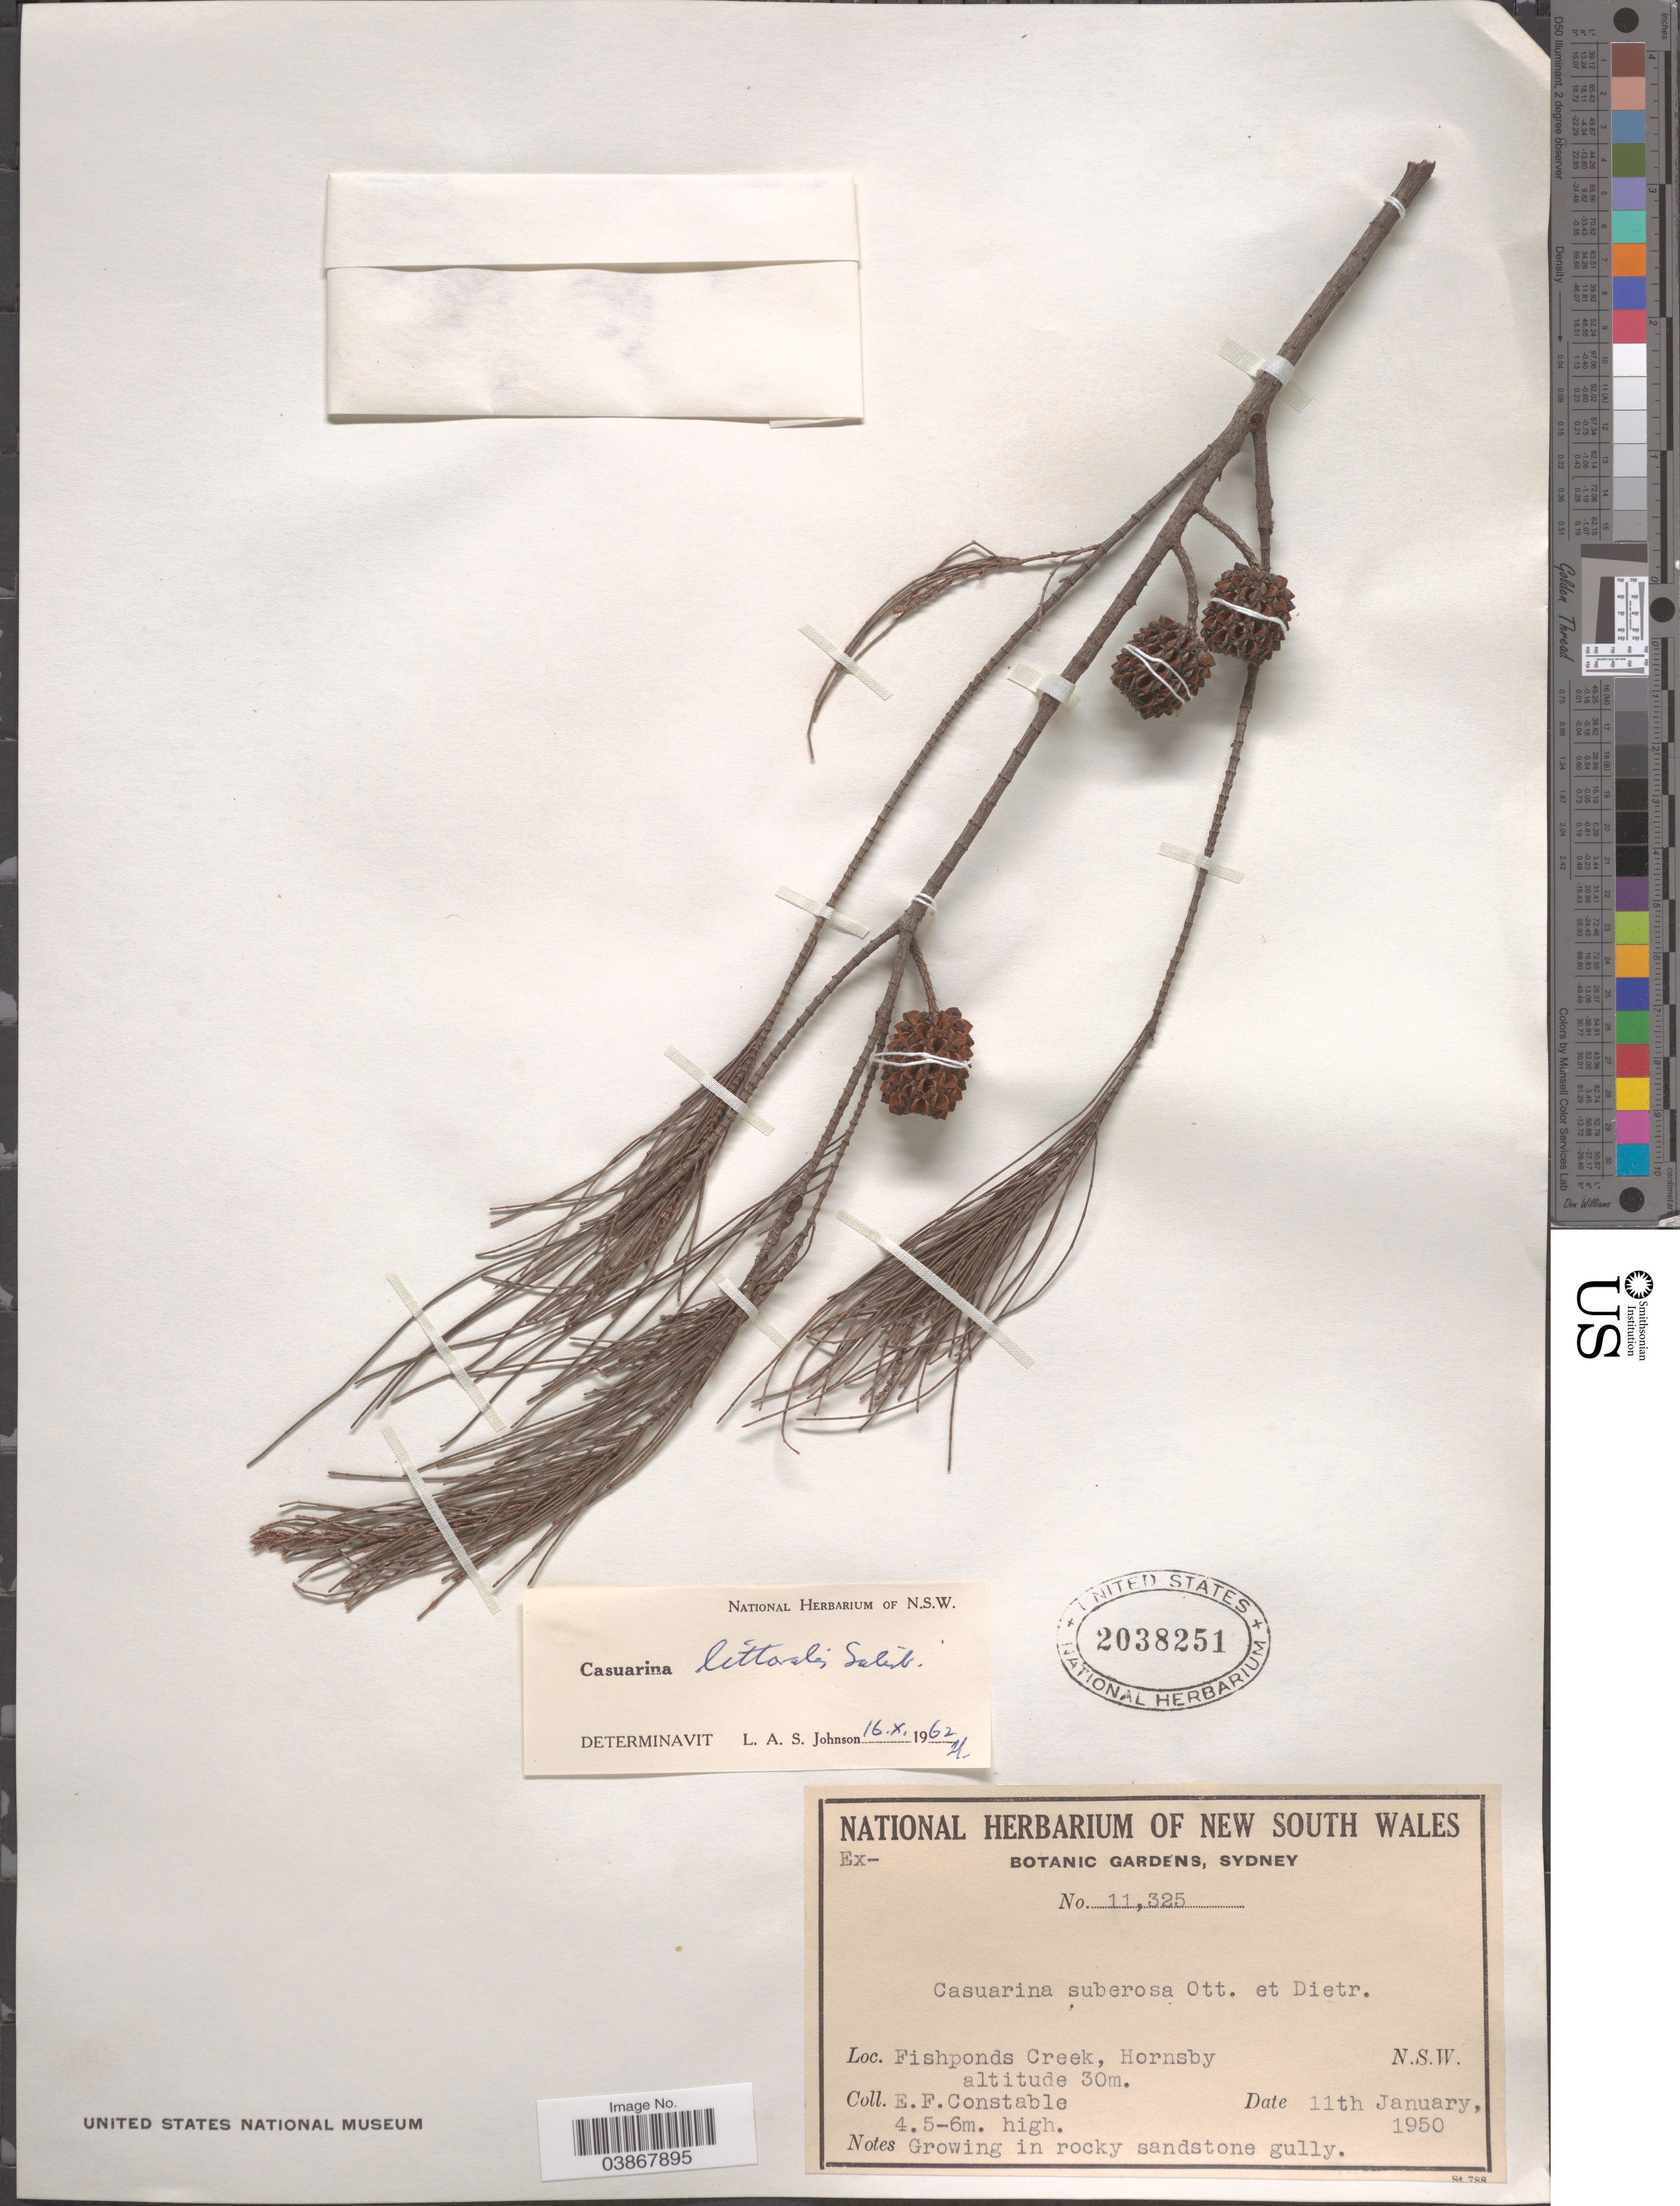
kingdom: Plantae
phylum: Tracheophyta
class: Magnoliopsida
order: Fagales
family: Casuarinaceae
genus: Casuarina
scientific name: Casuarina littoralis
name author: Salisb.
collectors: E. F. Constable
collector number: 11325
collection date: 1950-01-11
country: Australia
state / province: New South Wales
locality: Fishponds Creek, Hornsby.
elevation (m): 30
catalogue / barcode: US 2038251